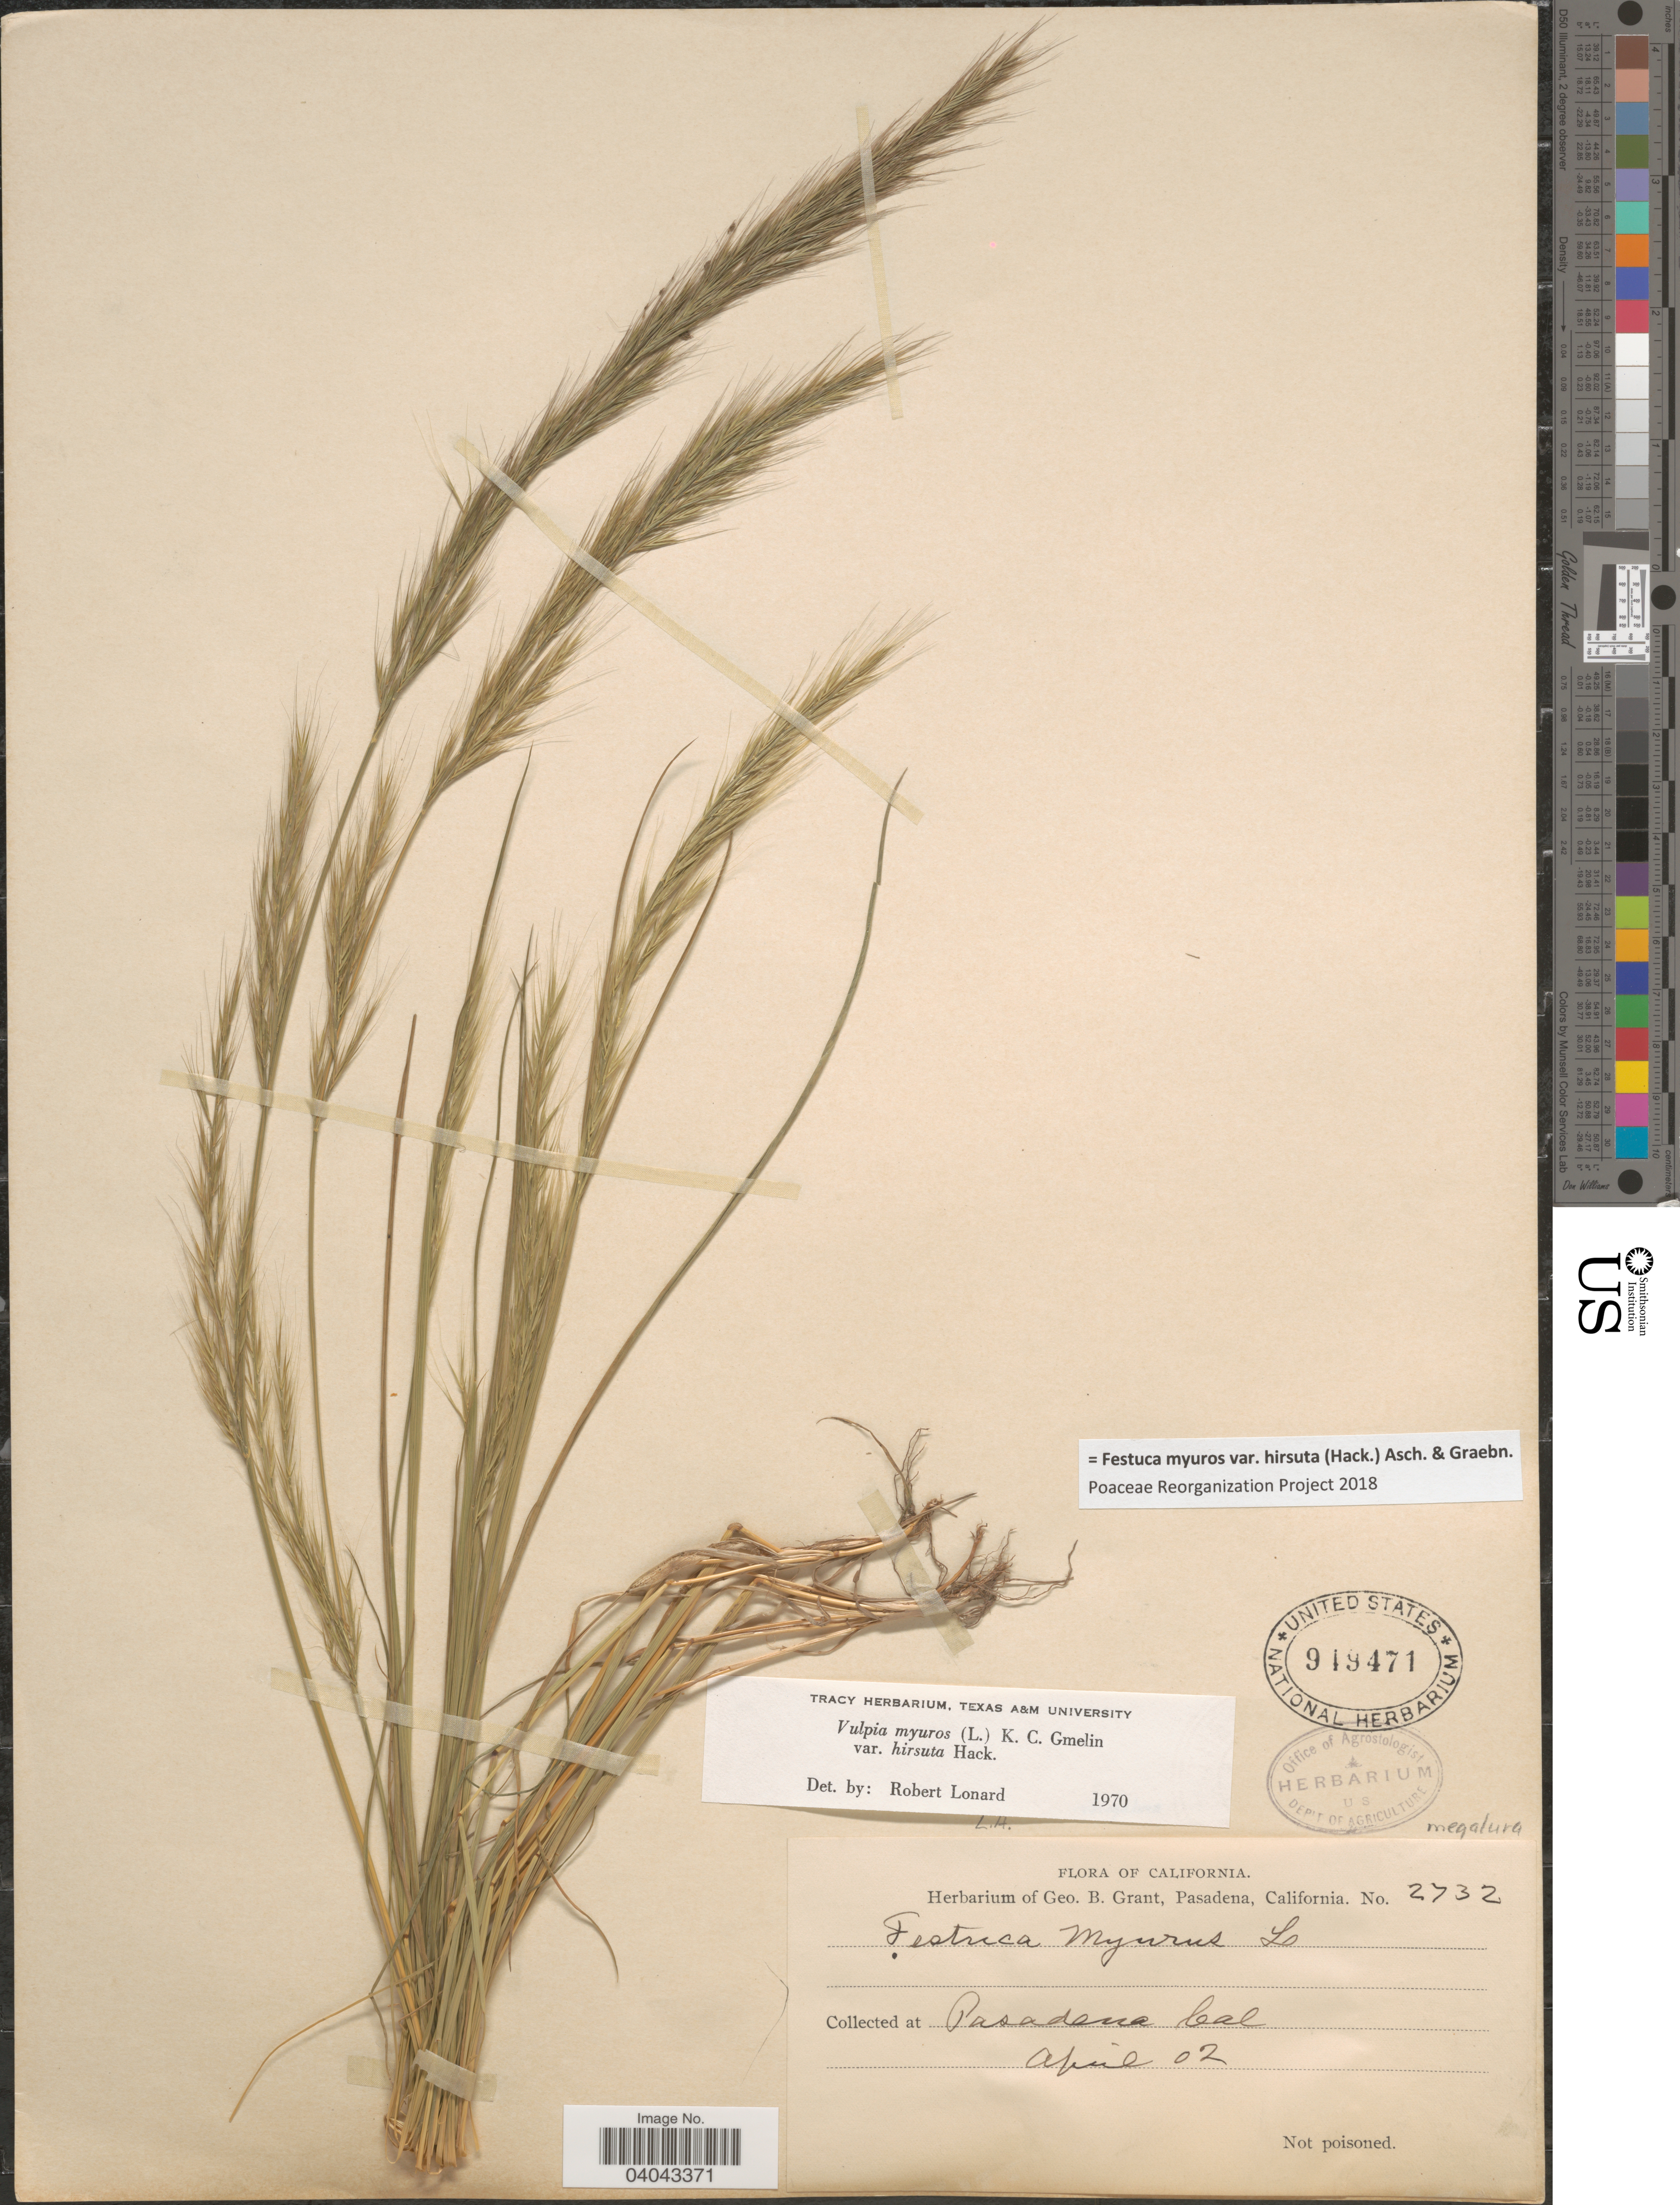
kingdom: Plantae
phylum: Tracheophyta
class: Liliopsida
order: Poales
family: Poaceae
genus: Festuca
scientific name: Festuca myuros var. hirsuta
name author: (Hack.) Asch. & Graebn.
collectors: ex herb. Geo. B. Grant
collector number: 2732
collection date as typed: Transcribed d/m/y: /4/2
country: United States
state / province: California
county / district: Los Angeles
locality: Pasadena.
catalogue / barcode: US 949471